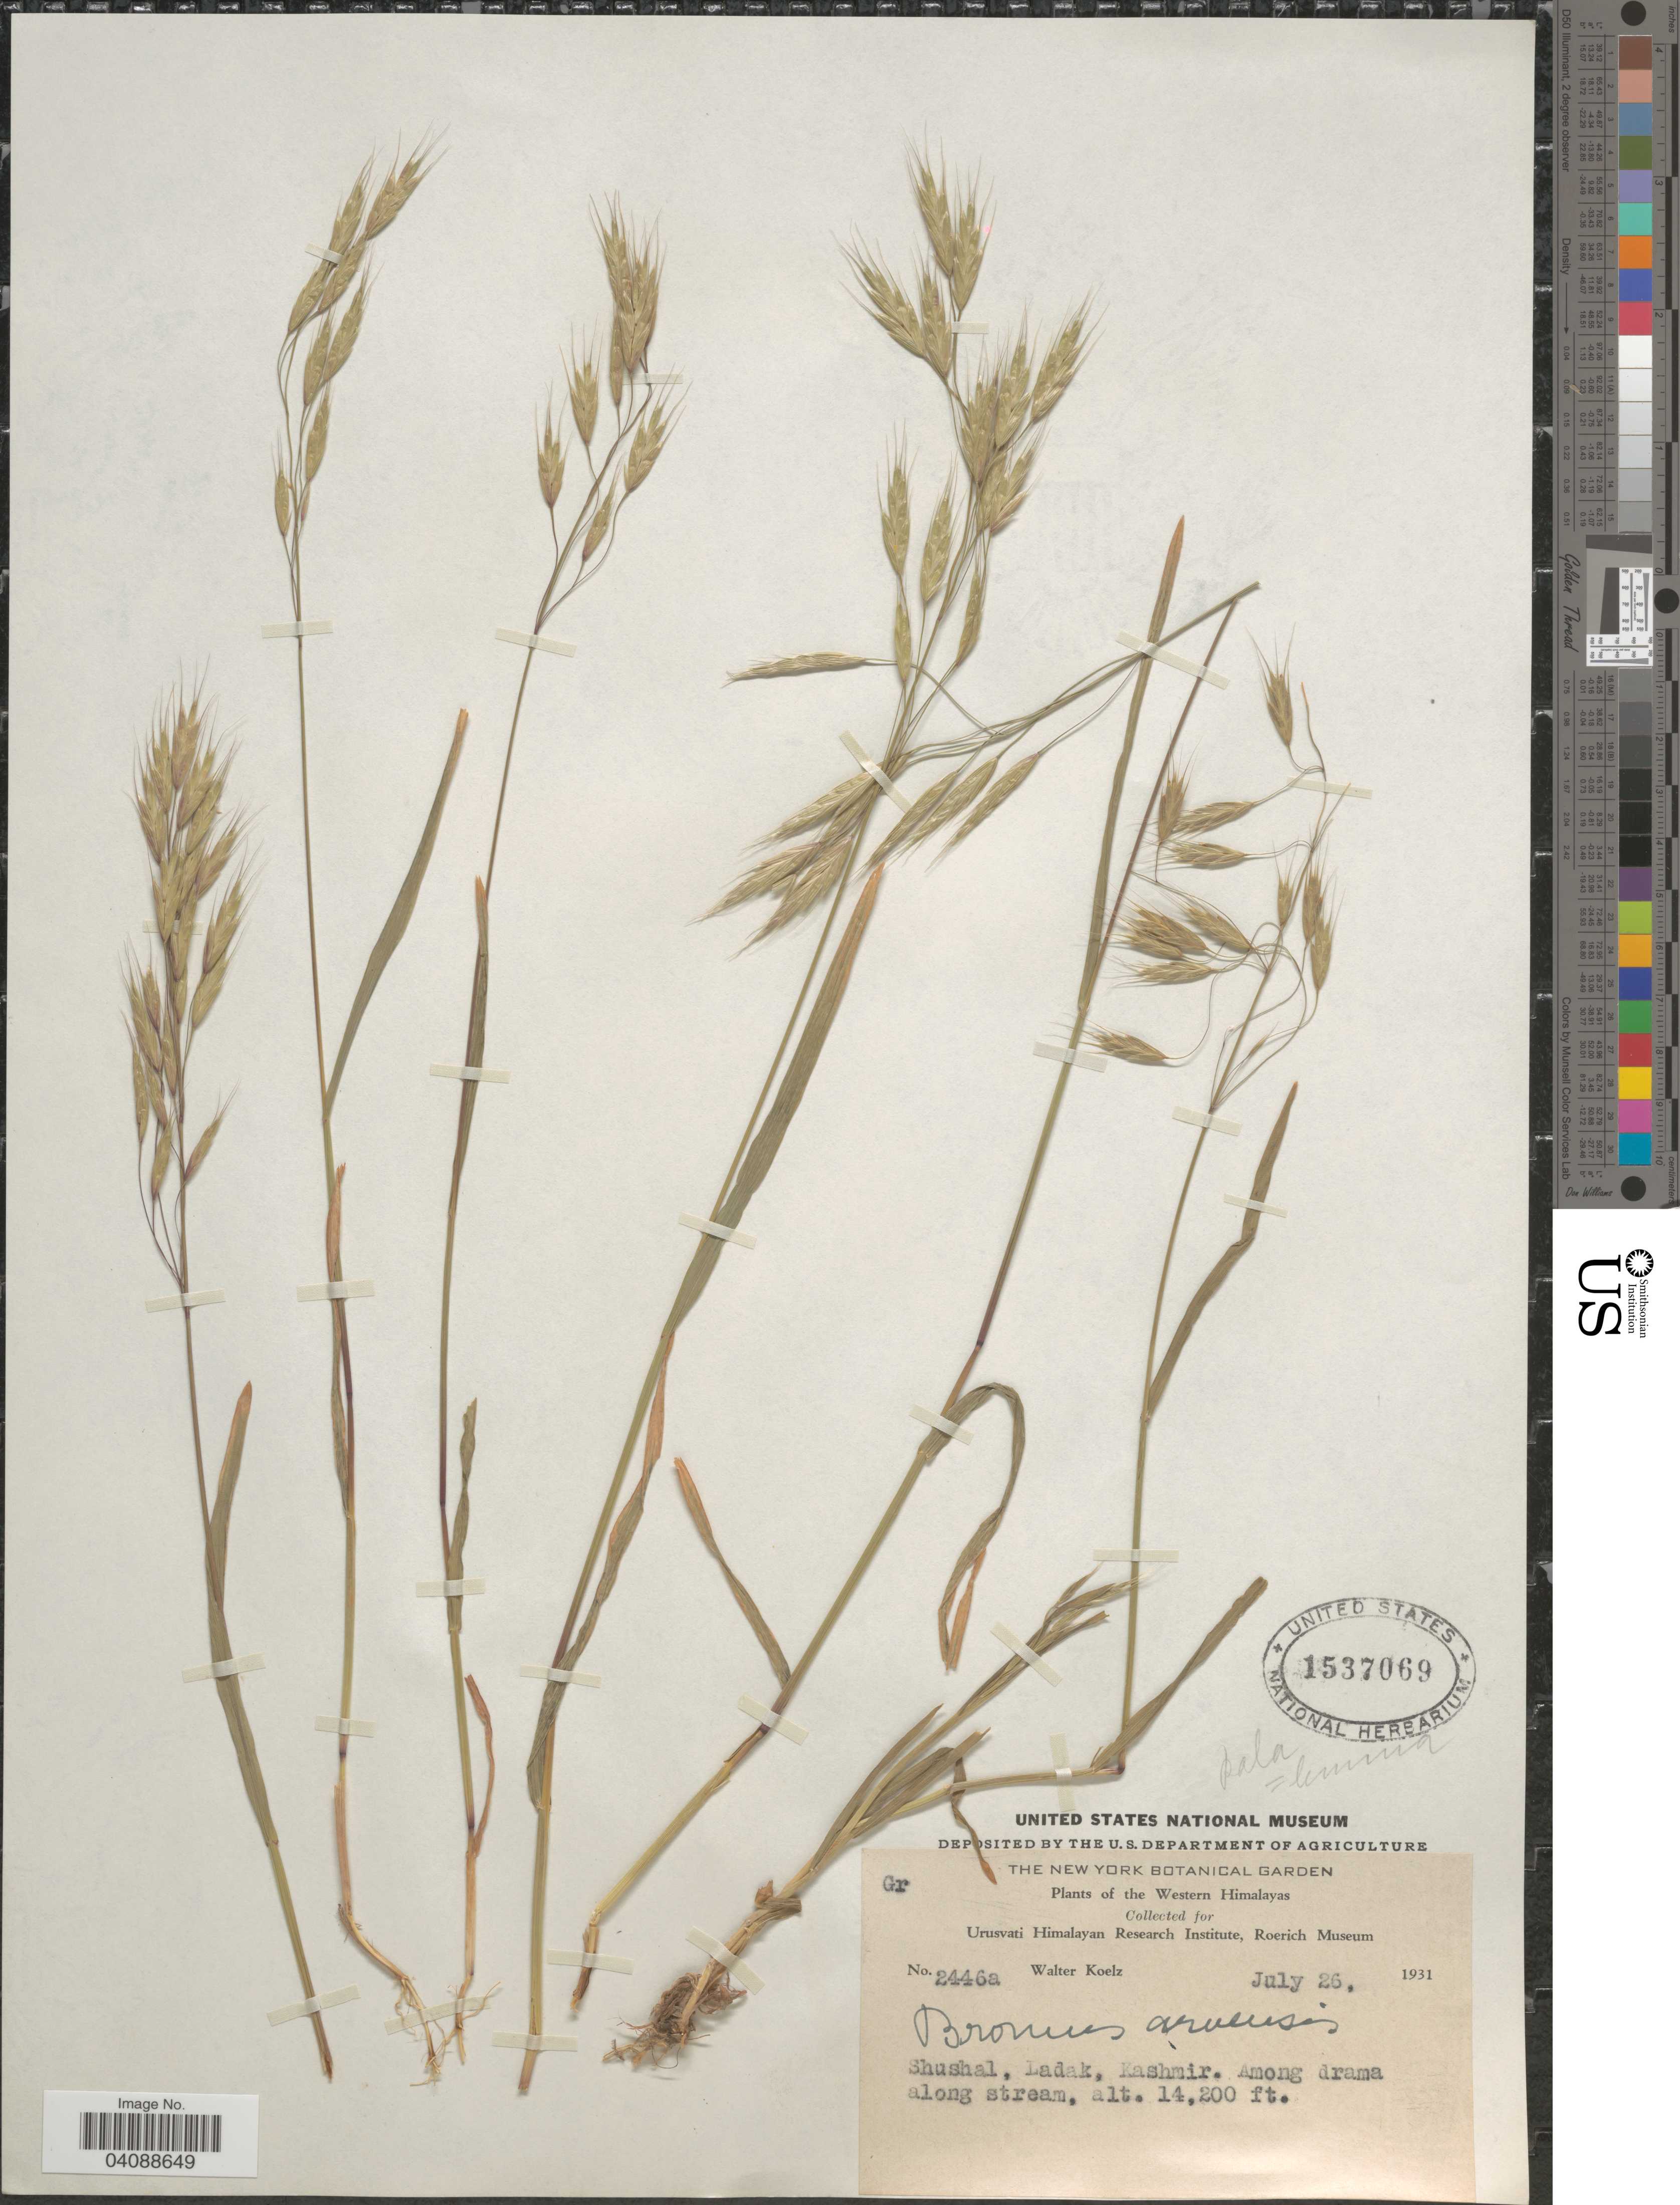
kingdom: Plantae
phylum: Tracheophyta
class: Liliopsida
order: Poales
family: Poaceae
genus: Bromus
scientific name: Bromus arvensis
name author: L.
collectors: W. N. Koelz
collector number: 2446a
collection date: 1931-07-26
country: India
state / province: Ladakh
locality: The Western Himalayas. Shushal, Ladak, Kashmir.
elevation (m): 4328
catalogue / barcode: US 1537069